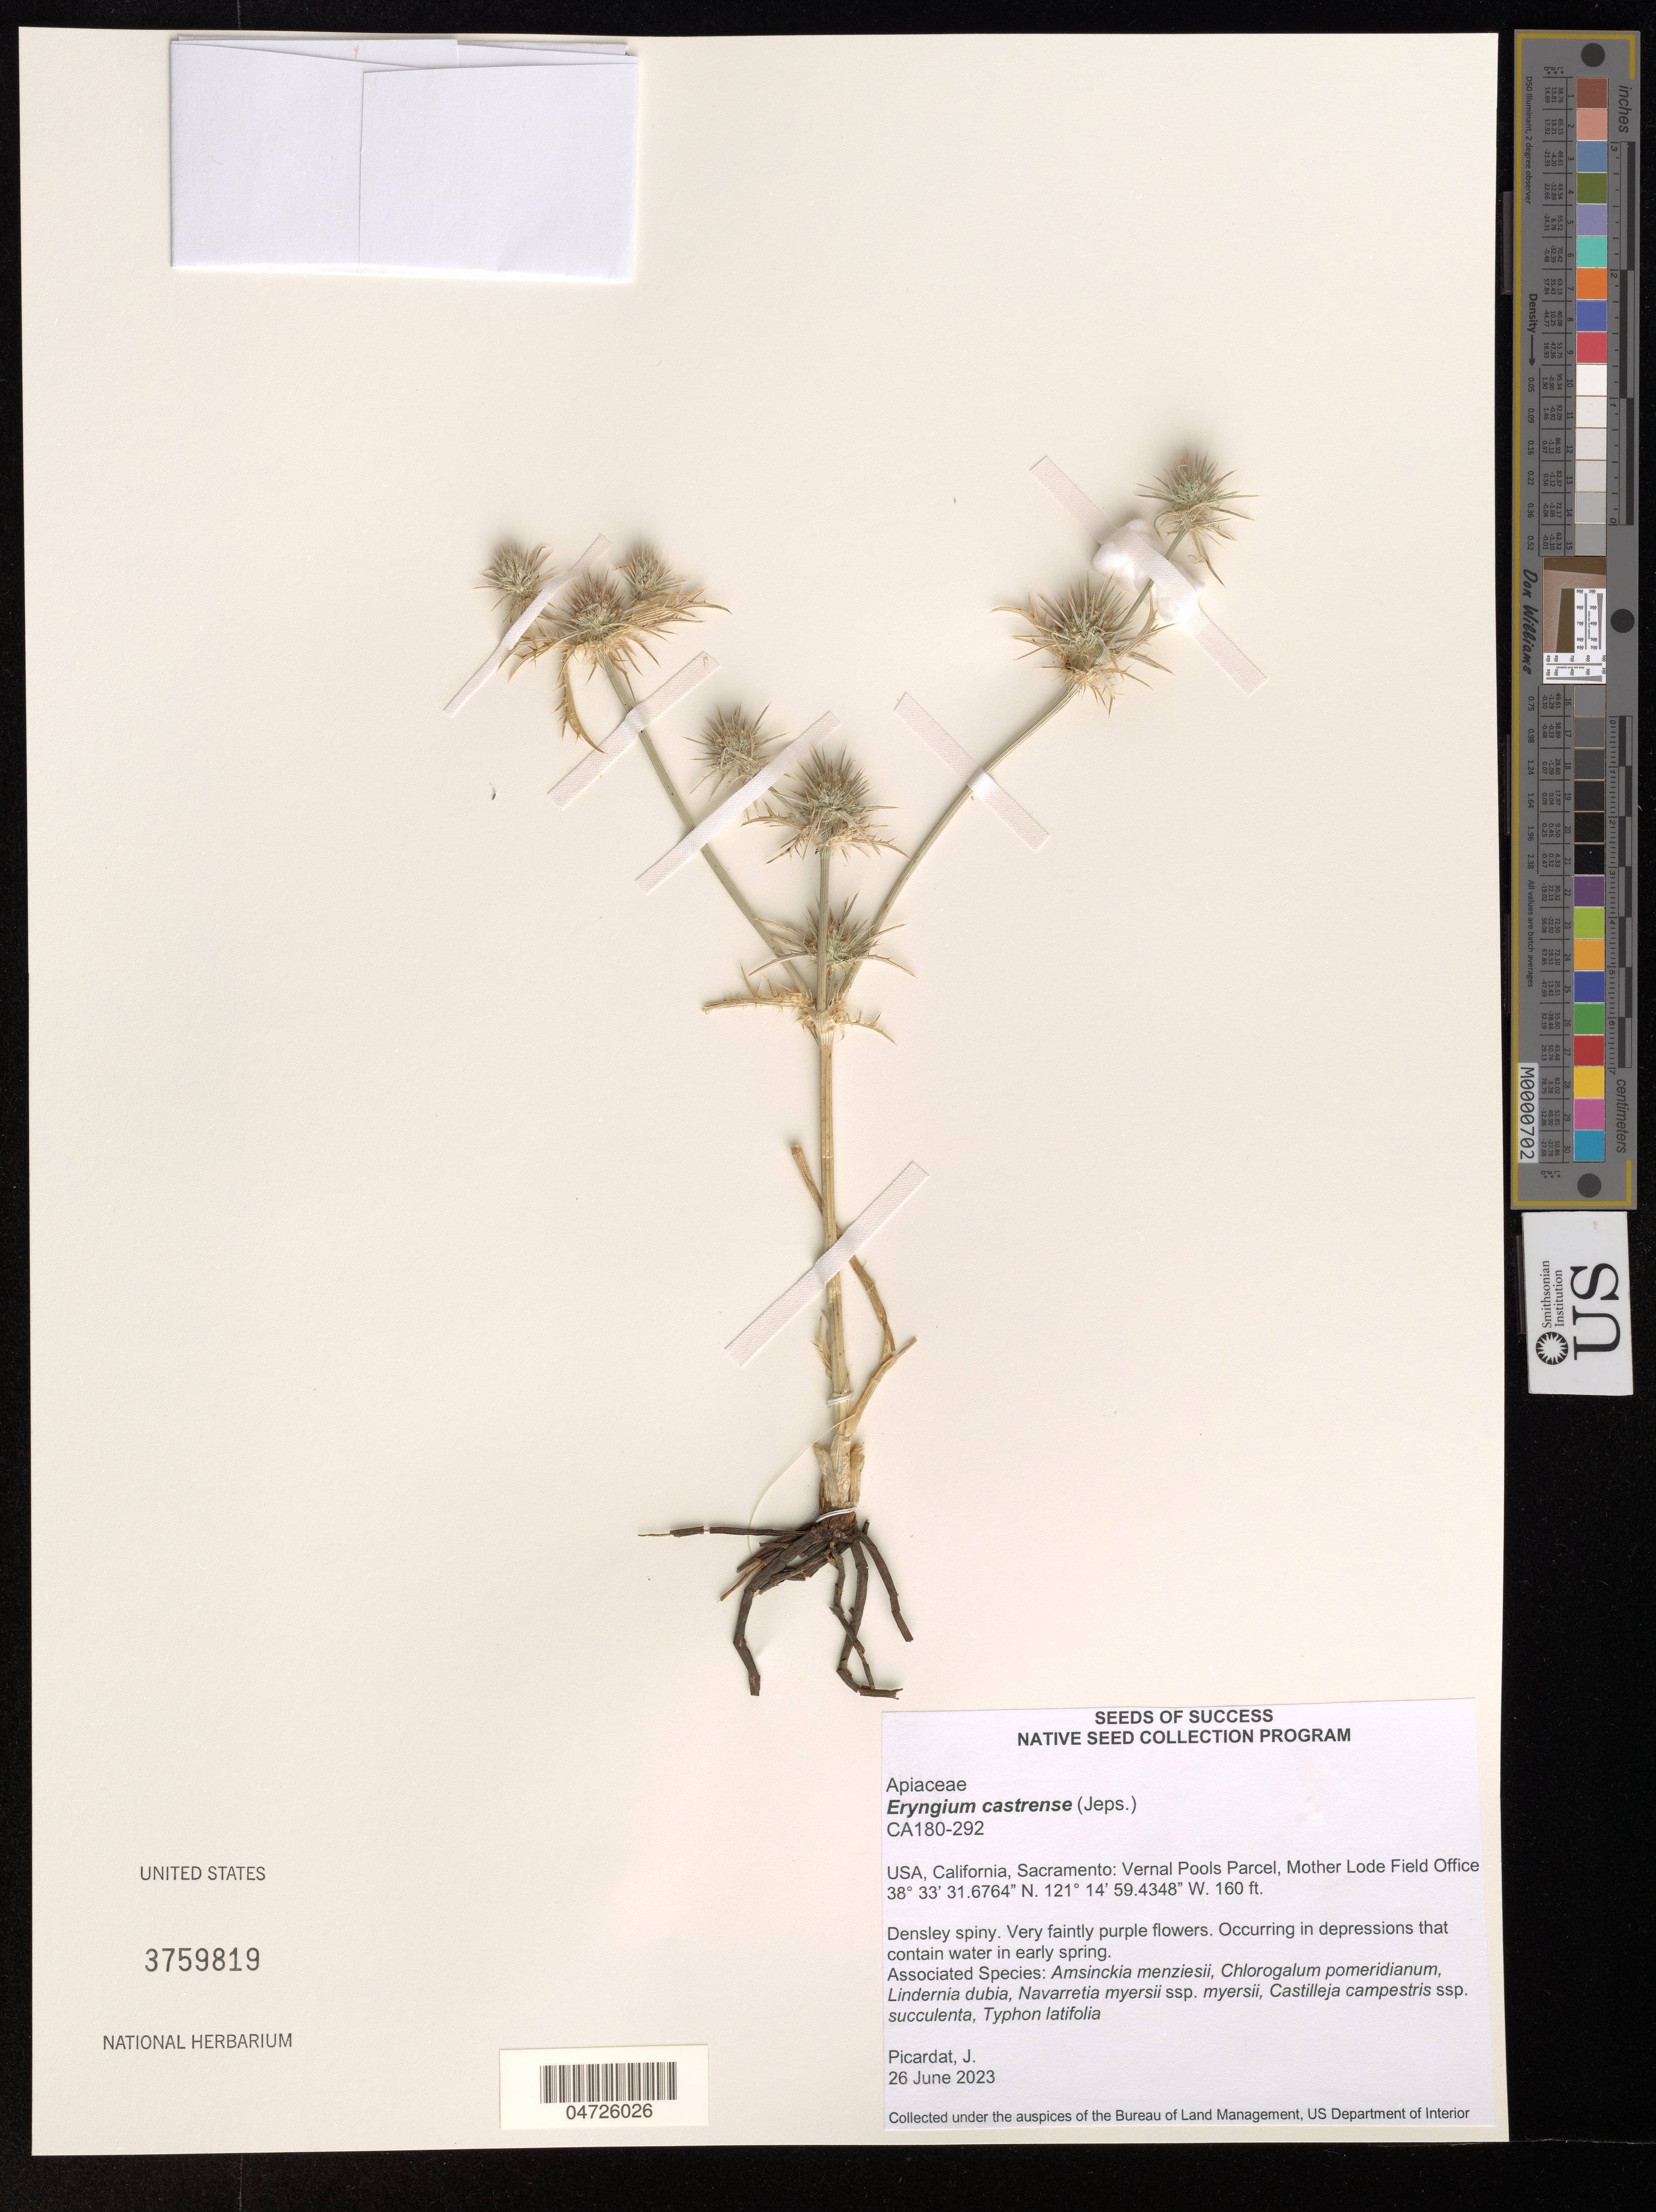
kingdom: Plantae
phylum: Tracheophyta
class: Magnoliopsida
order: Apiales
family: Apiaceae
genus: Eryngium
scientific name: Eryngium castrense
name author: Jeps.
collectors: J. Picardat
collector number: CA180-292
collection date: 2023-06-26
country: United States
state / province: California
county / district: Sacramento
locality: Sacramento: Vernal Pools Parcel, Mother Lode Field Office.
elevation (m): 49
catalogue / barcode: US 3759819